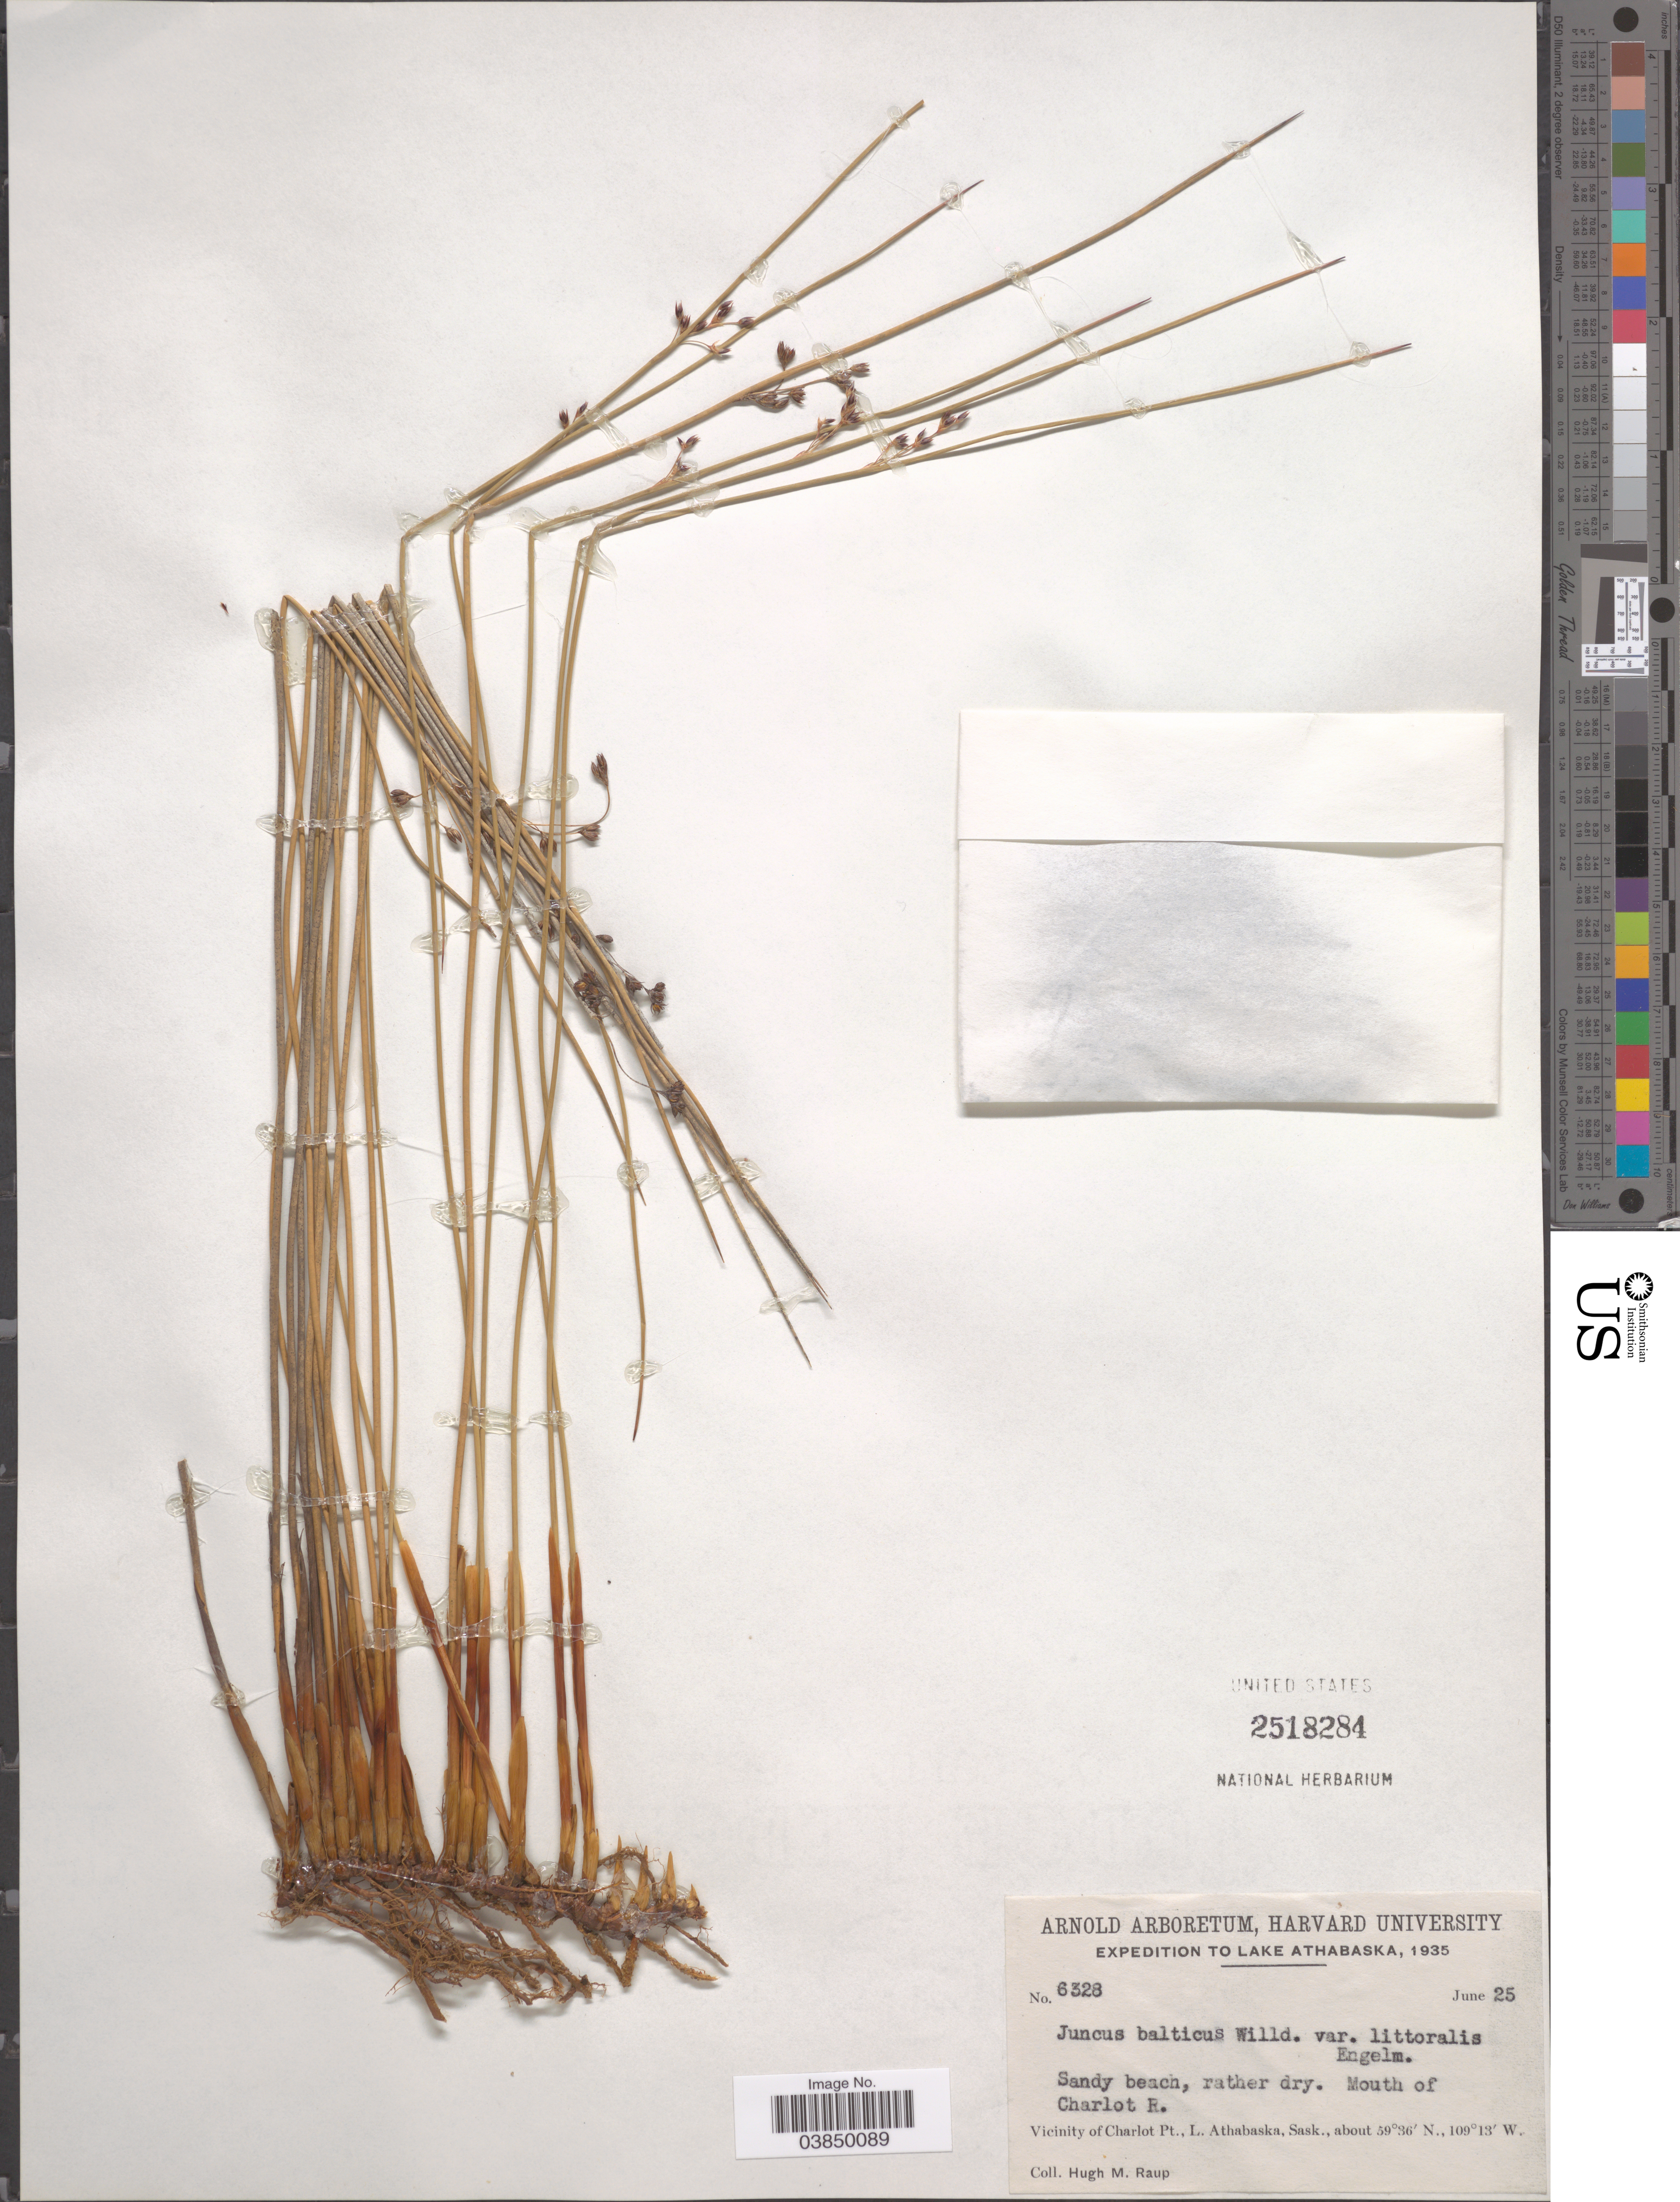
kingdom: Plantae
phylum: Tracheophyta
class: Liliopsida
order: Poales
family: Juncaceae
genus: Juncus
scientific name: Juncus balticus var. littoralis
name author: Engelm.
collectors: H. Raup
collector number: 6328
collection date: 1935-06-25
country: Canada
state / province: Saskatchewan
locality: Lake Athabaska. Mouth of Charlot R. Vicinity of Charlot Pt., L. Athabaska.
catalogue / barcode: US 2518284